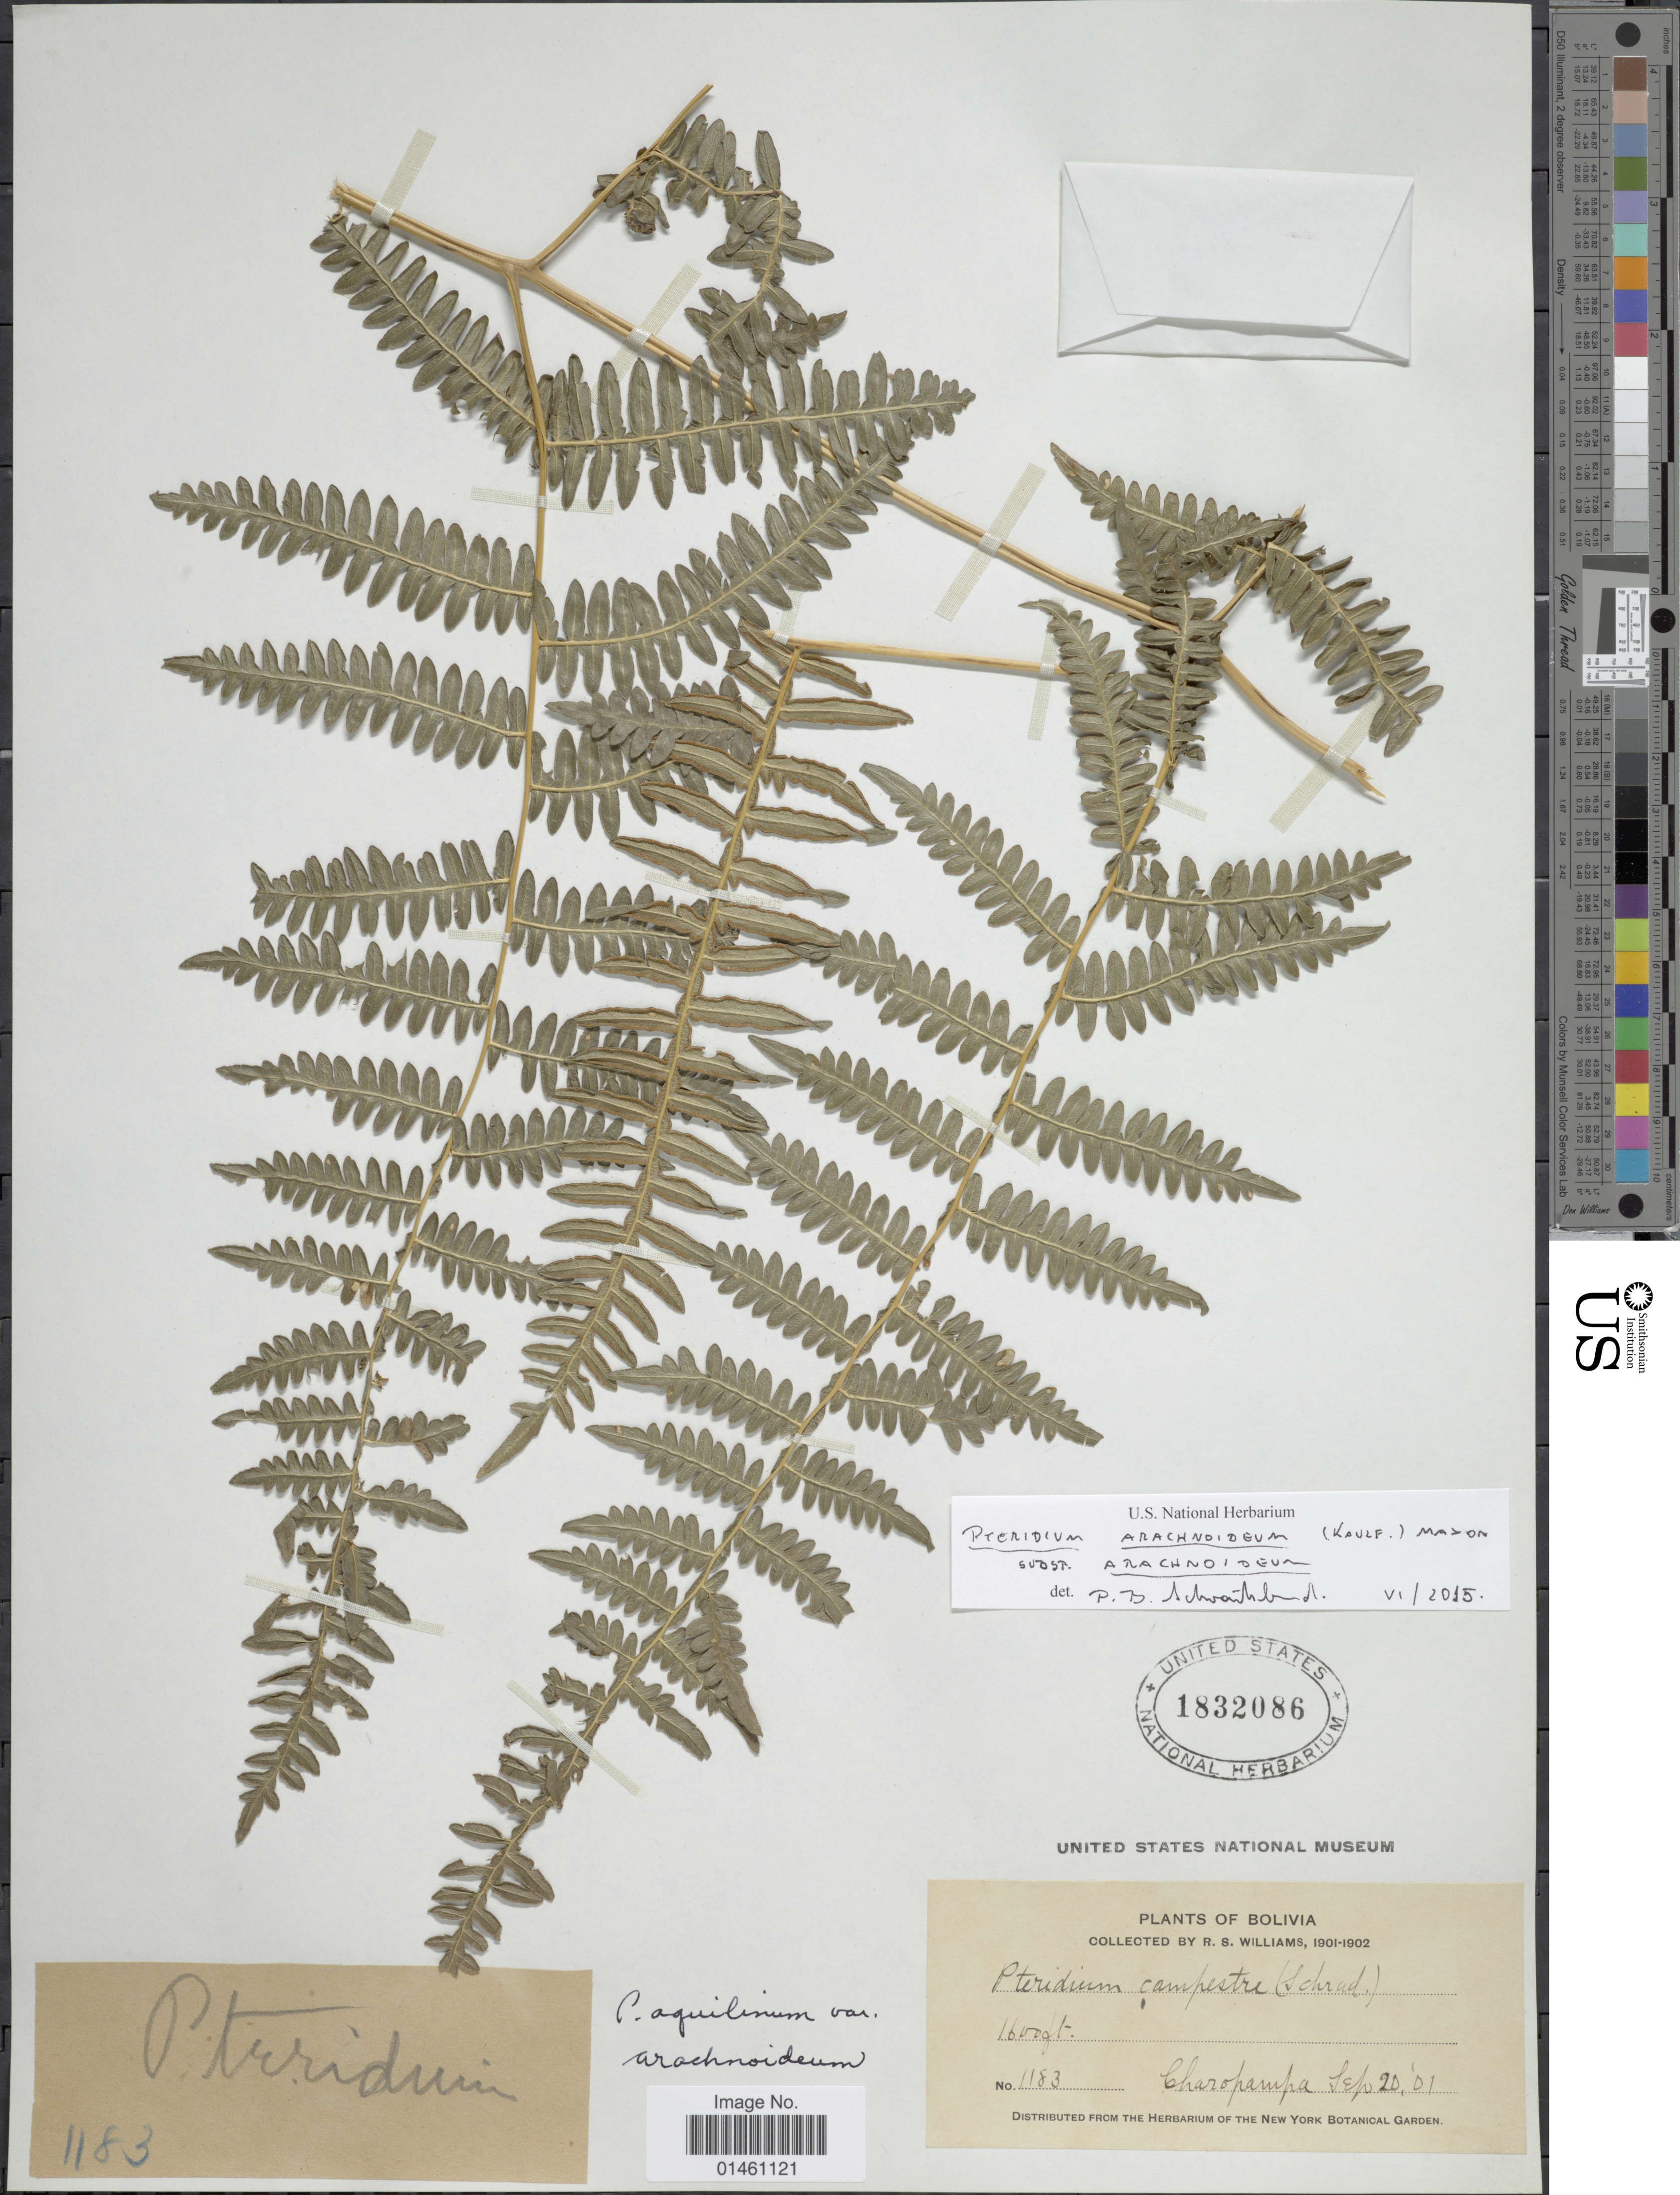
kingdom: Plantae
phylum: Tracheophyta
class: Polypodiopsida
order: Polypodiales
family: Dennstaedtiaceae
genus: Pteridium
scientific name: Pteridium aquilinum var. arachnoideum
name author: (Kaulf.) Herter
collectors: R. S. Williams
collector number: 1183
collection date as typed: Sep. 20, 1901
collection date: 1901-09-20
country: Bolivia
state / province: La Páz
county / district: Larecaja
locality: Charopampa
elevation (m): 488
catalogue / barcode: US 1832086